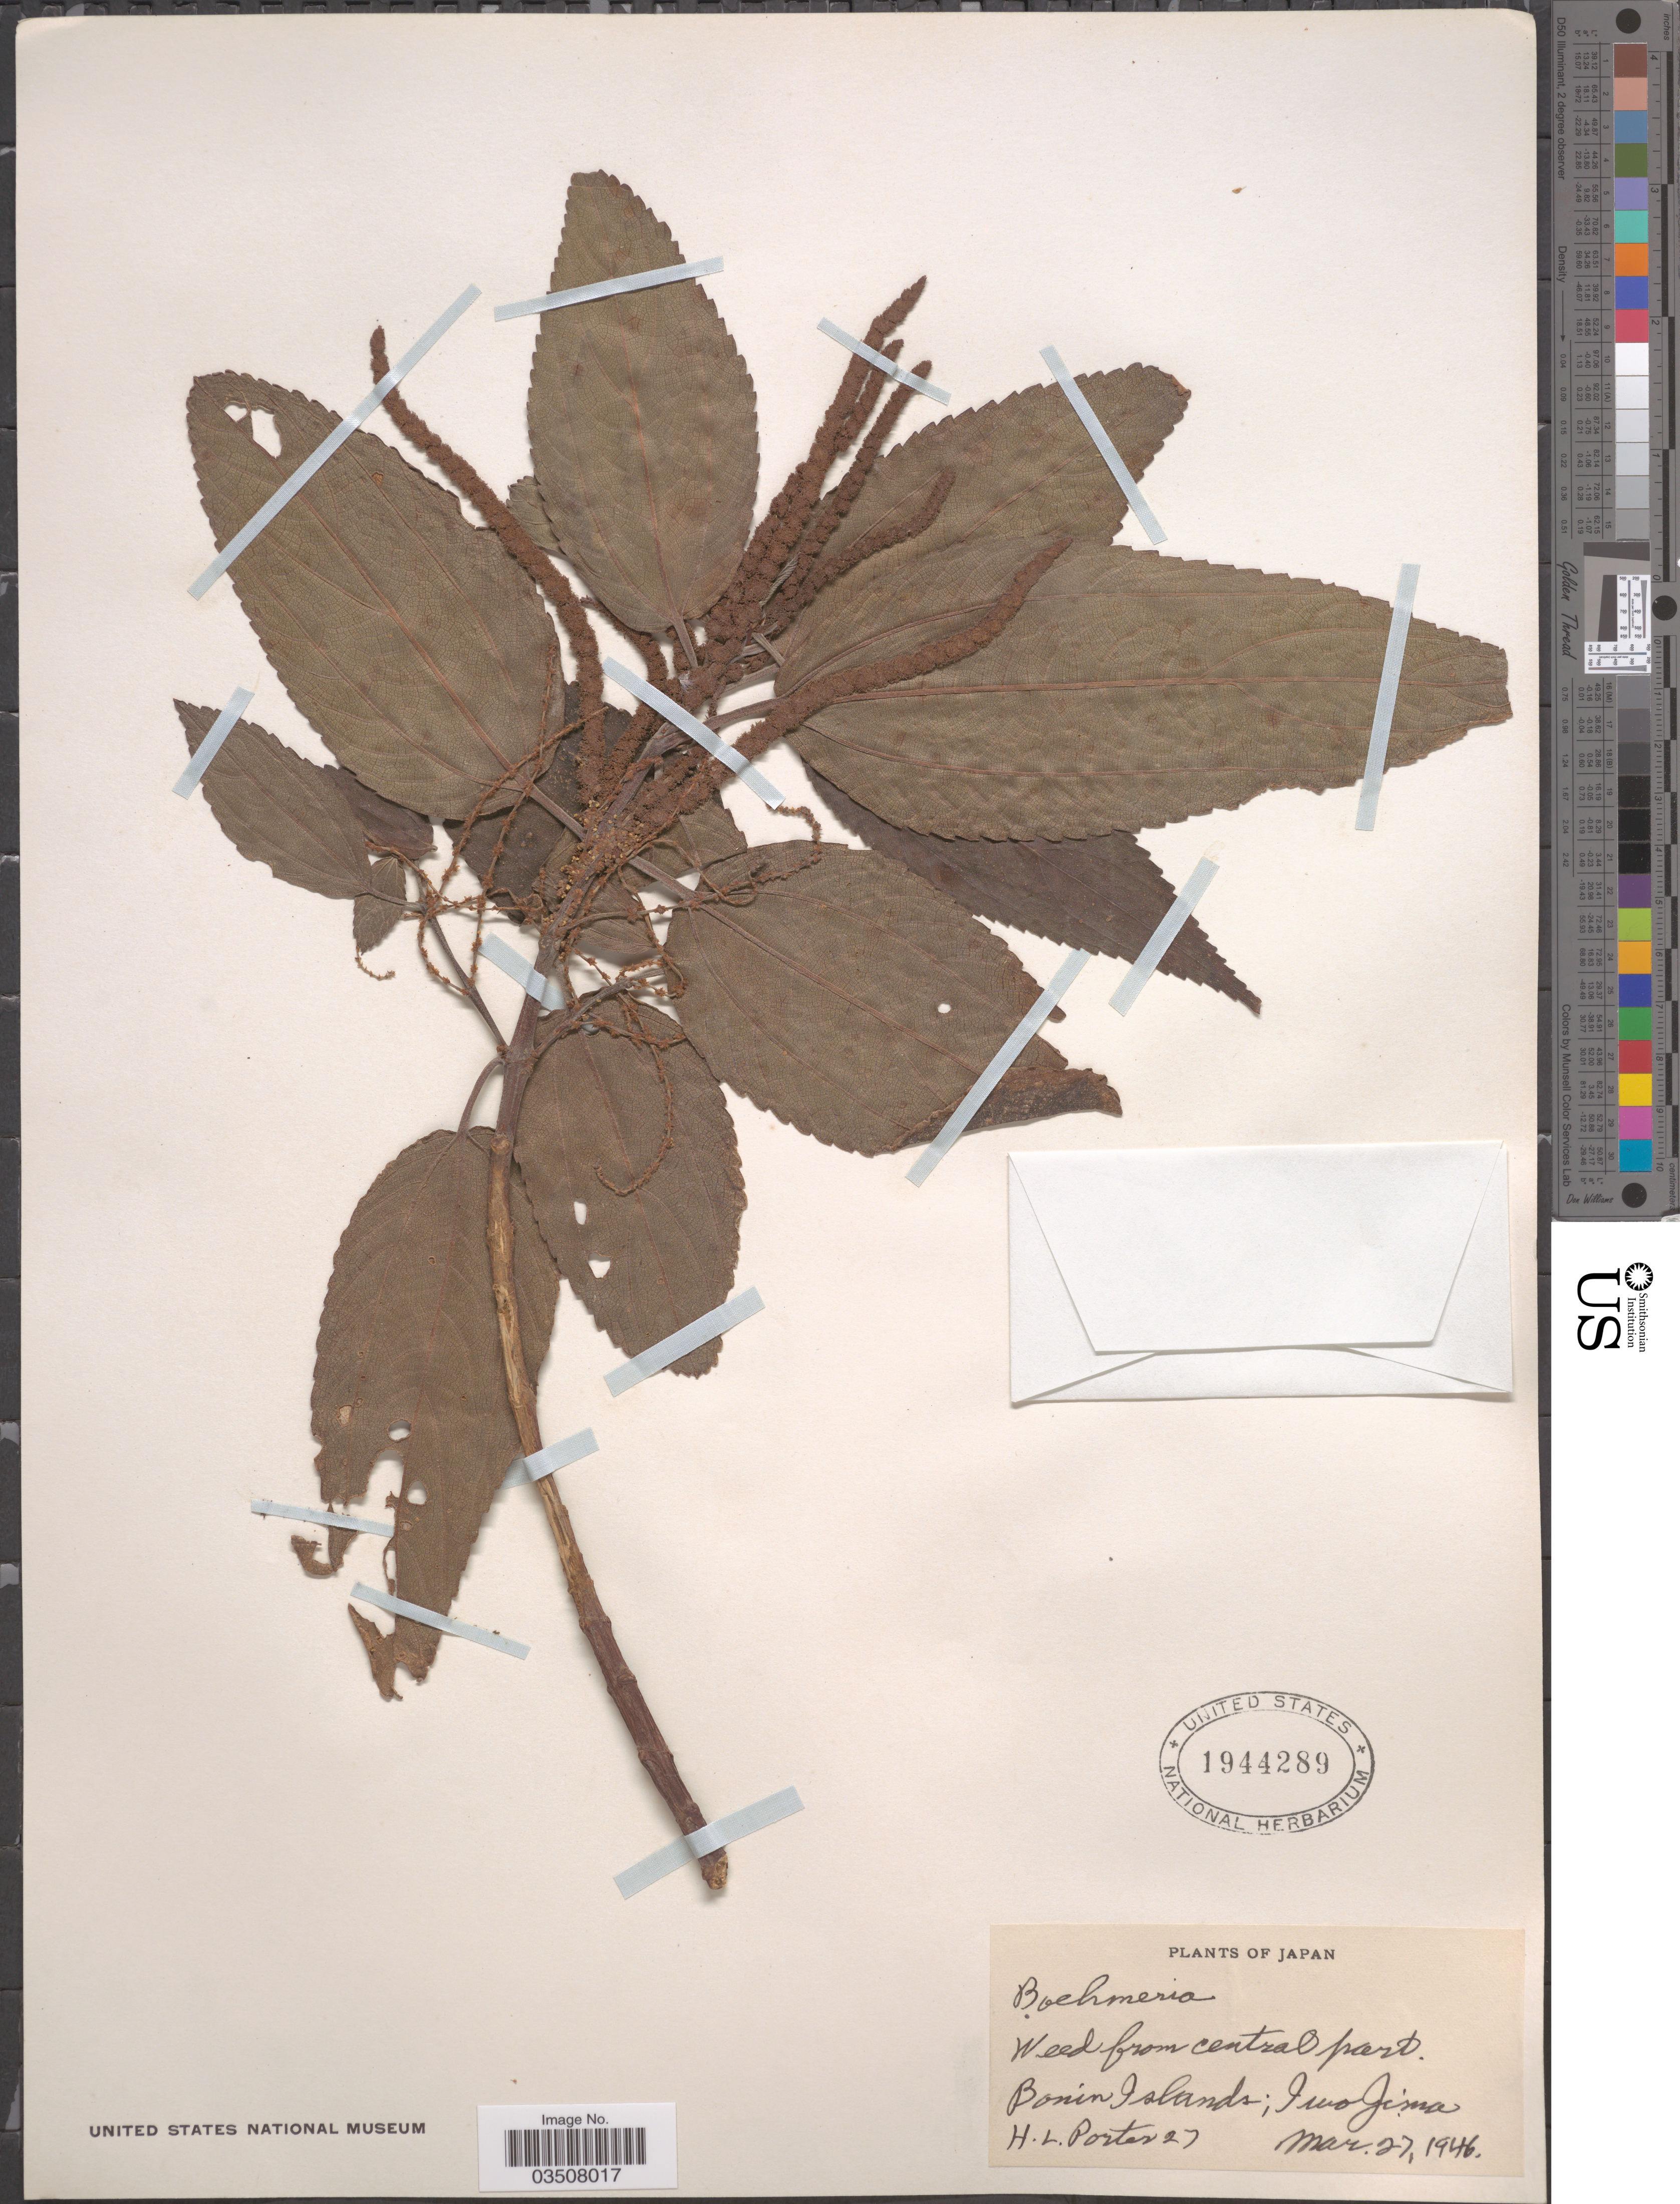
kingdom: Plantae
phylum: Tracheophyta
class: Magnoliopsida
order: Rosales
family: Urticaceae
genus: Boehmeria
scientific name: Boehmeria sp.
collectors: H. L. Porter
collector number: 27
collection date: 1946-03-27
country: Japan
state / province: Tokyo, Federal City of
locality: Bonin Islands: Iwo Jima.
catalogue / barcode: US 1944289